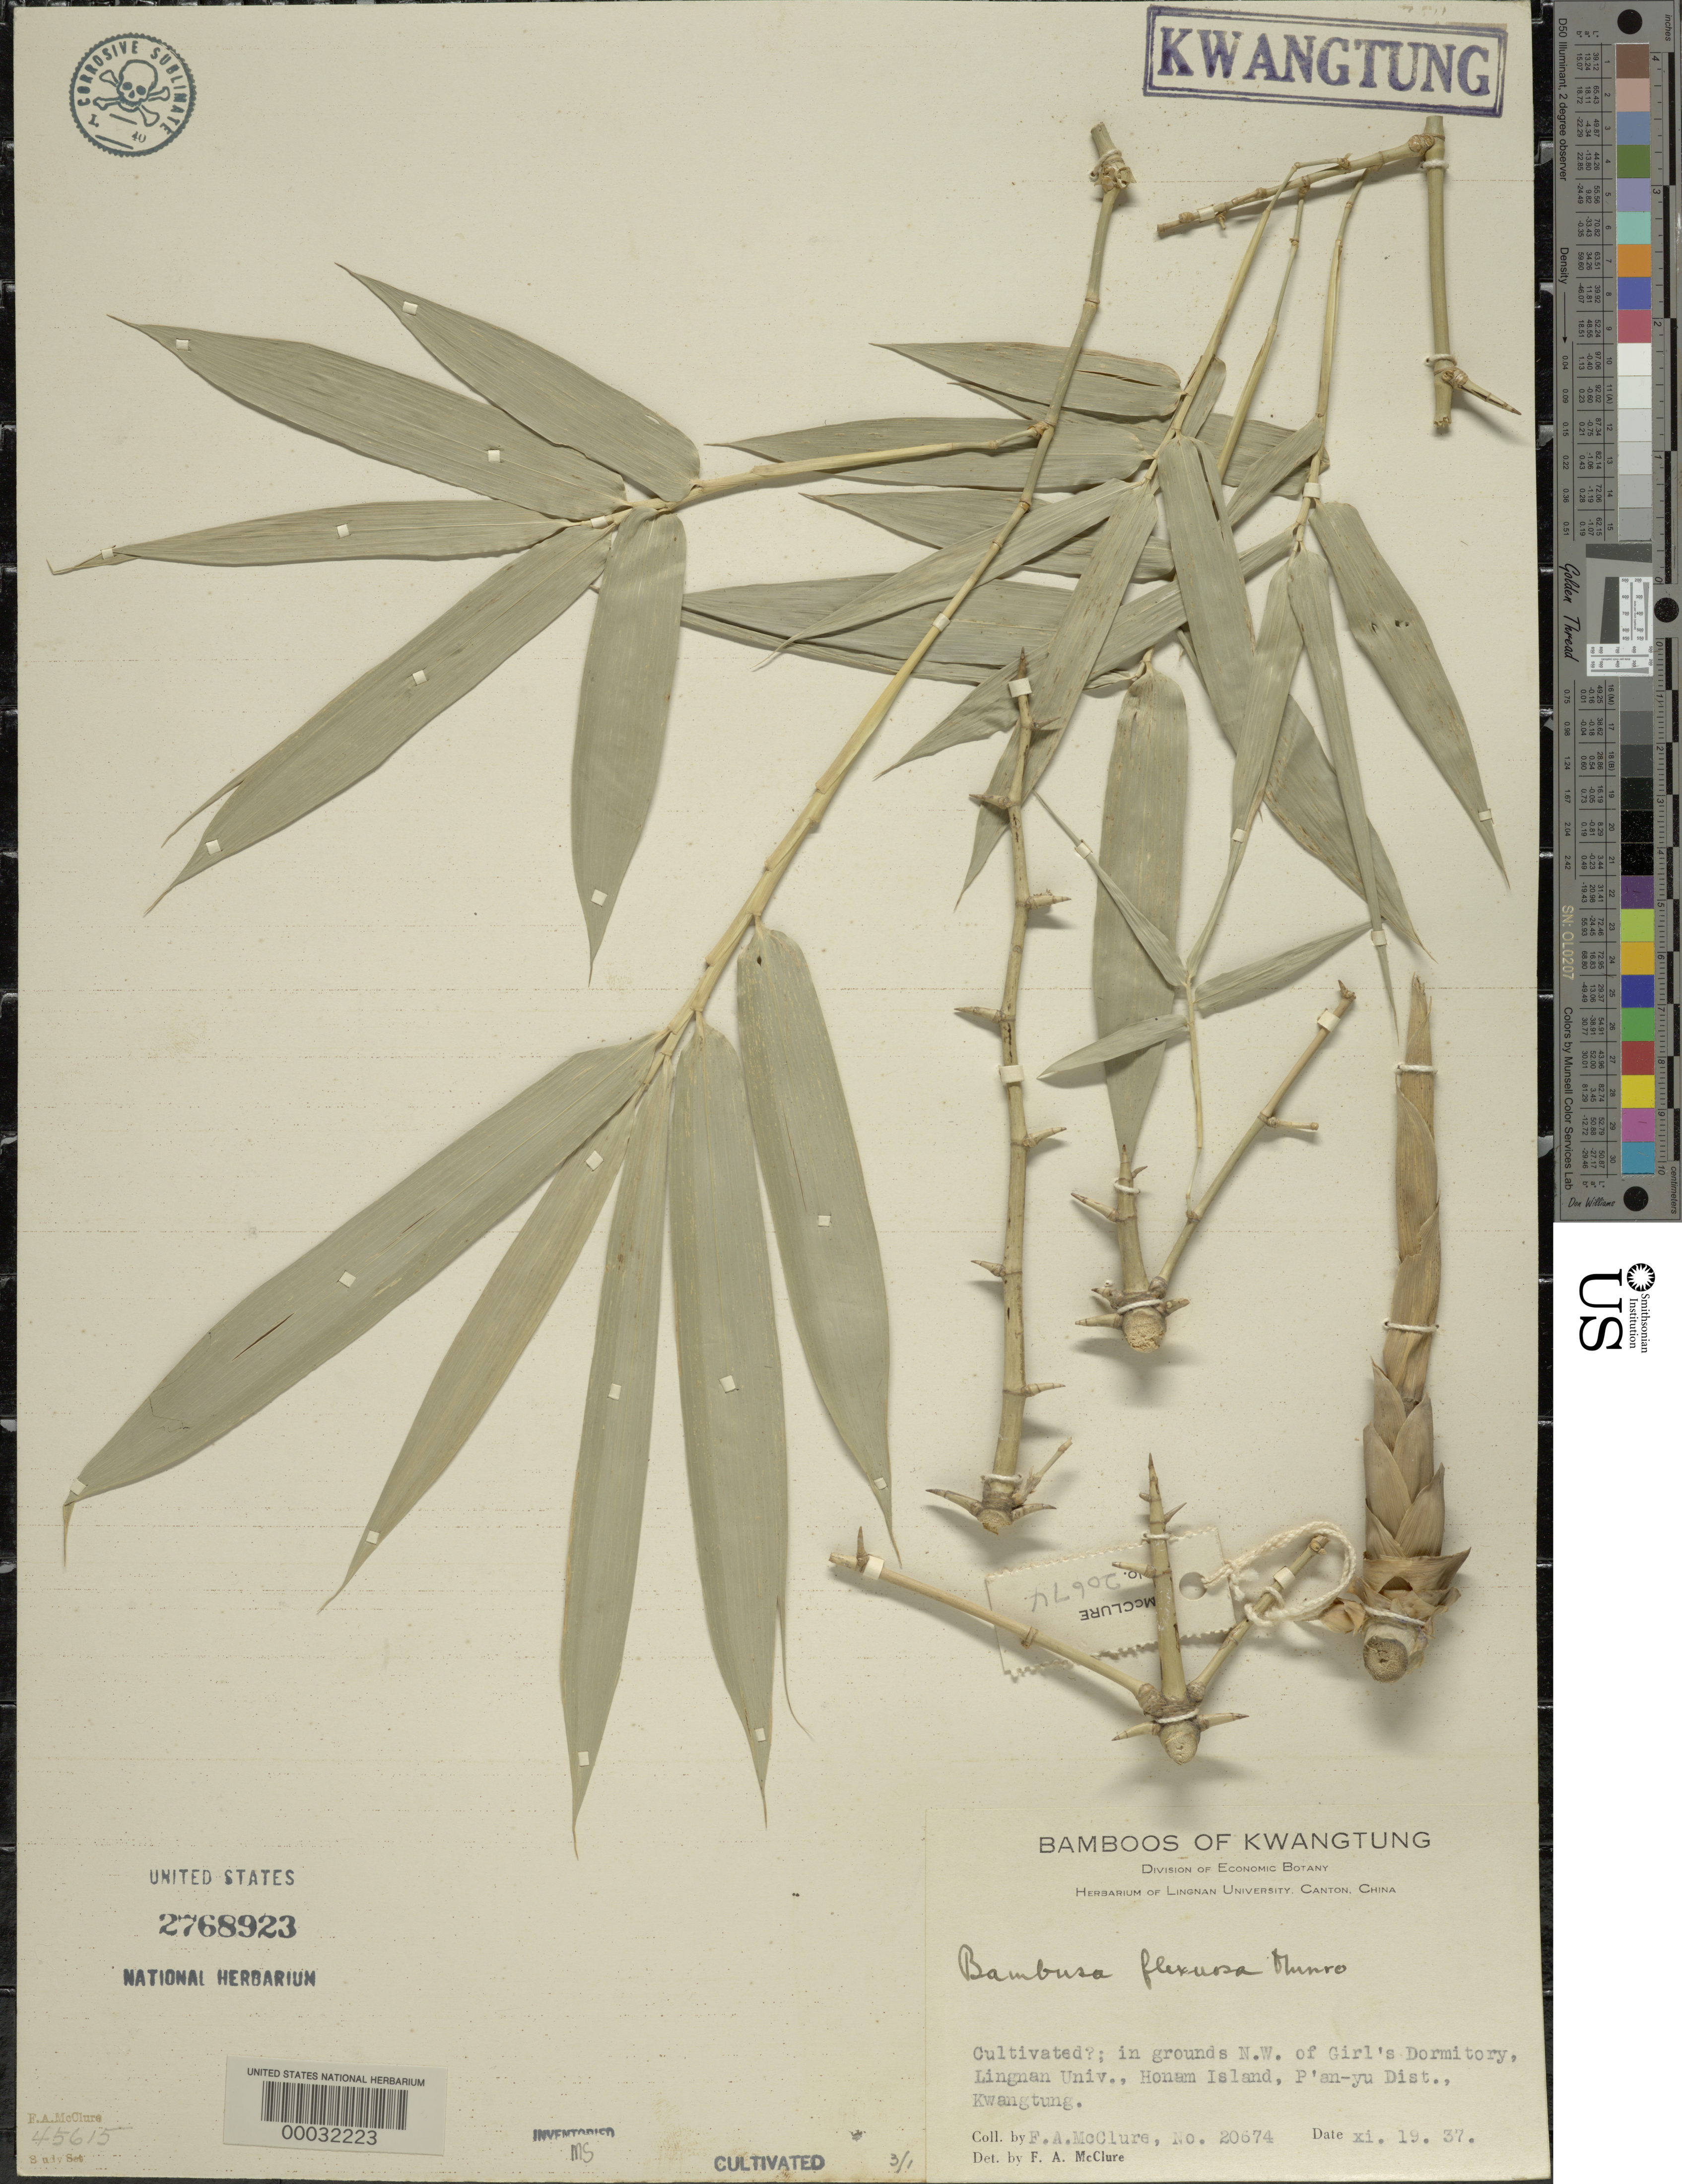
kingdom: Plantae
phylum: Tracheophyta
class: Liliopsida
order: Poales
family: Poaceae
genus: Bambusa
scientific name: Bambusa flexuosa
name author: Munro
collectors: F. A. McClure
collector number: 20674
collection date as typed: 19 Nov 1937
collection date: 1937-11-19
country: China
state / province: Guangdong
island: Honam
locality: Lingnan university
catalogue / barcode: US 2768923